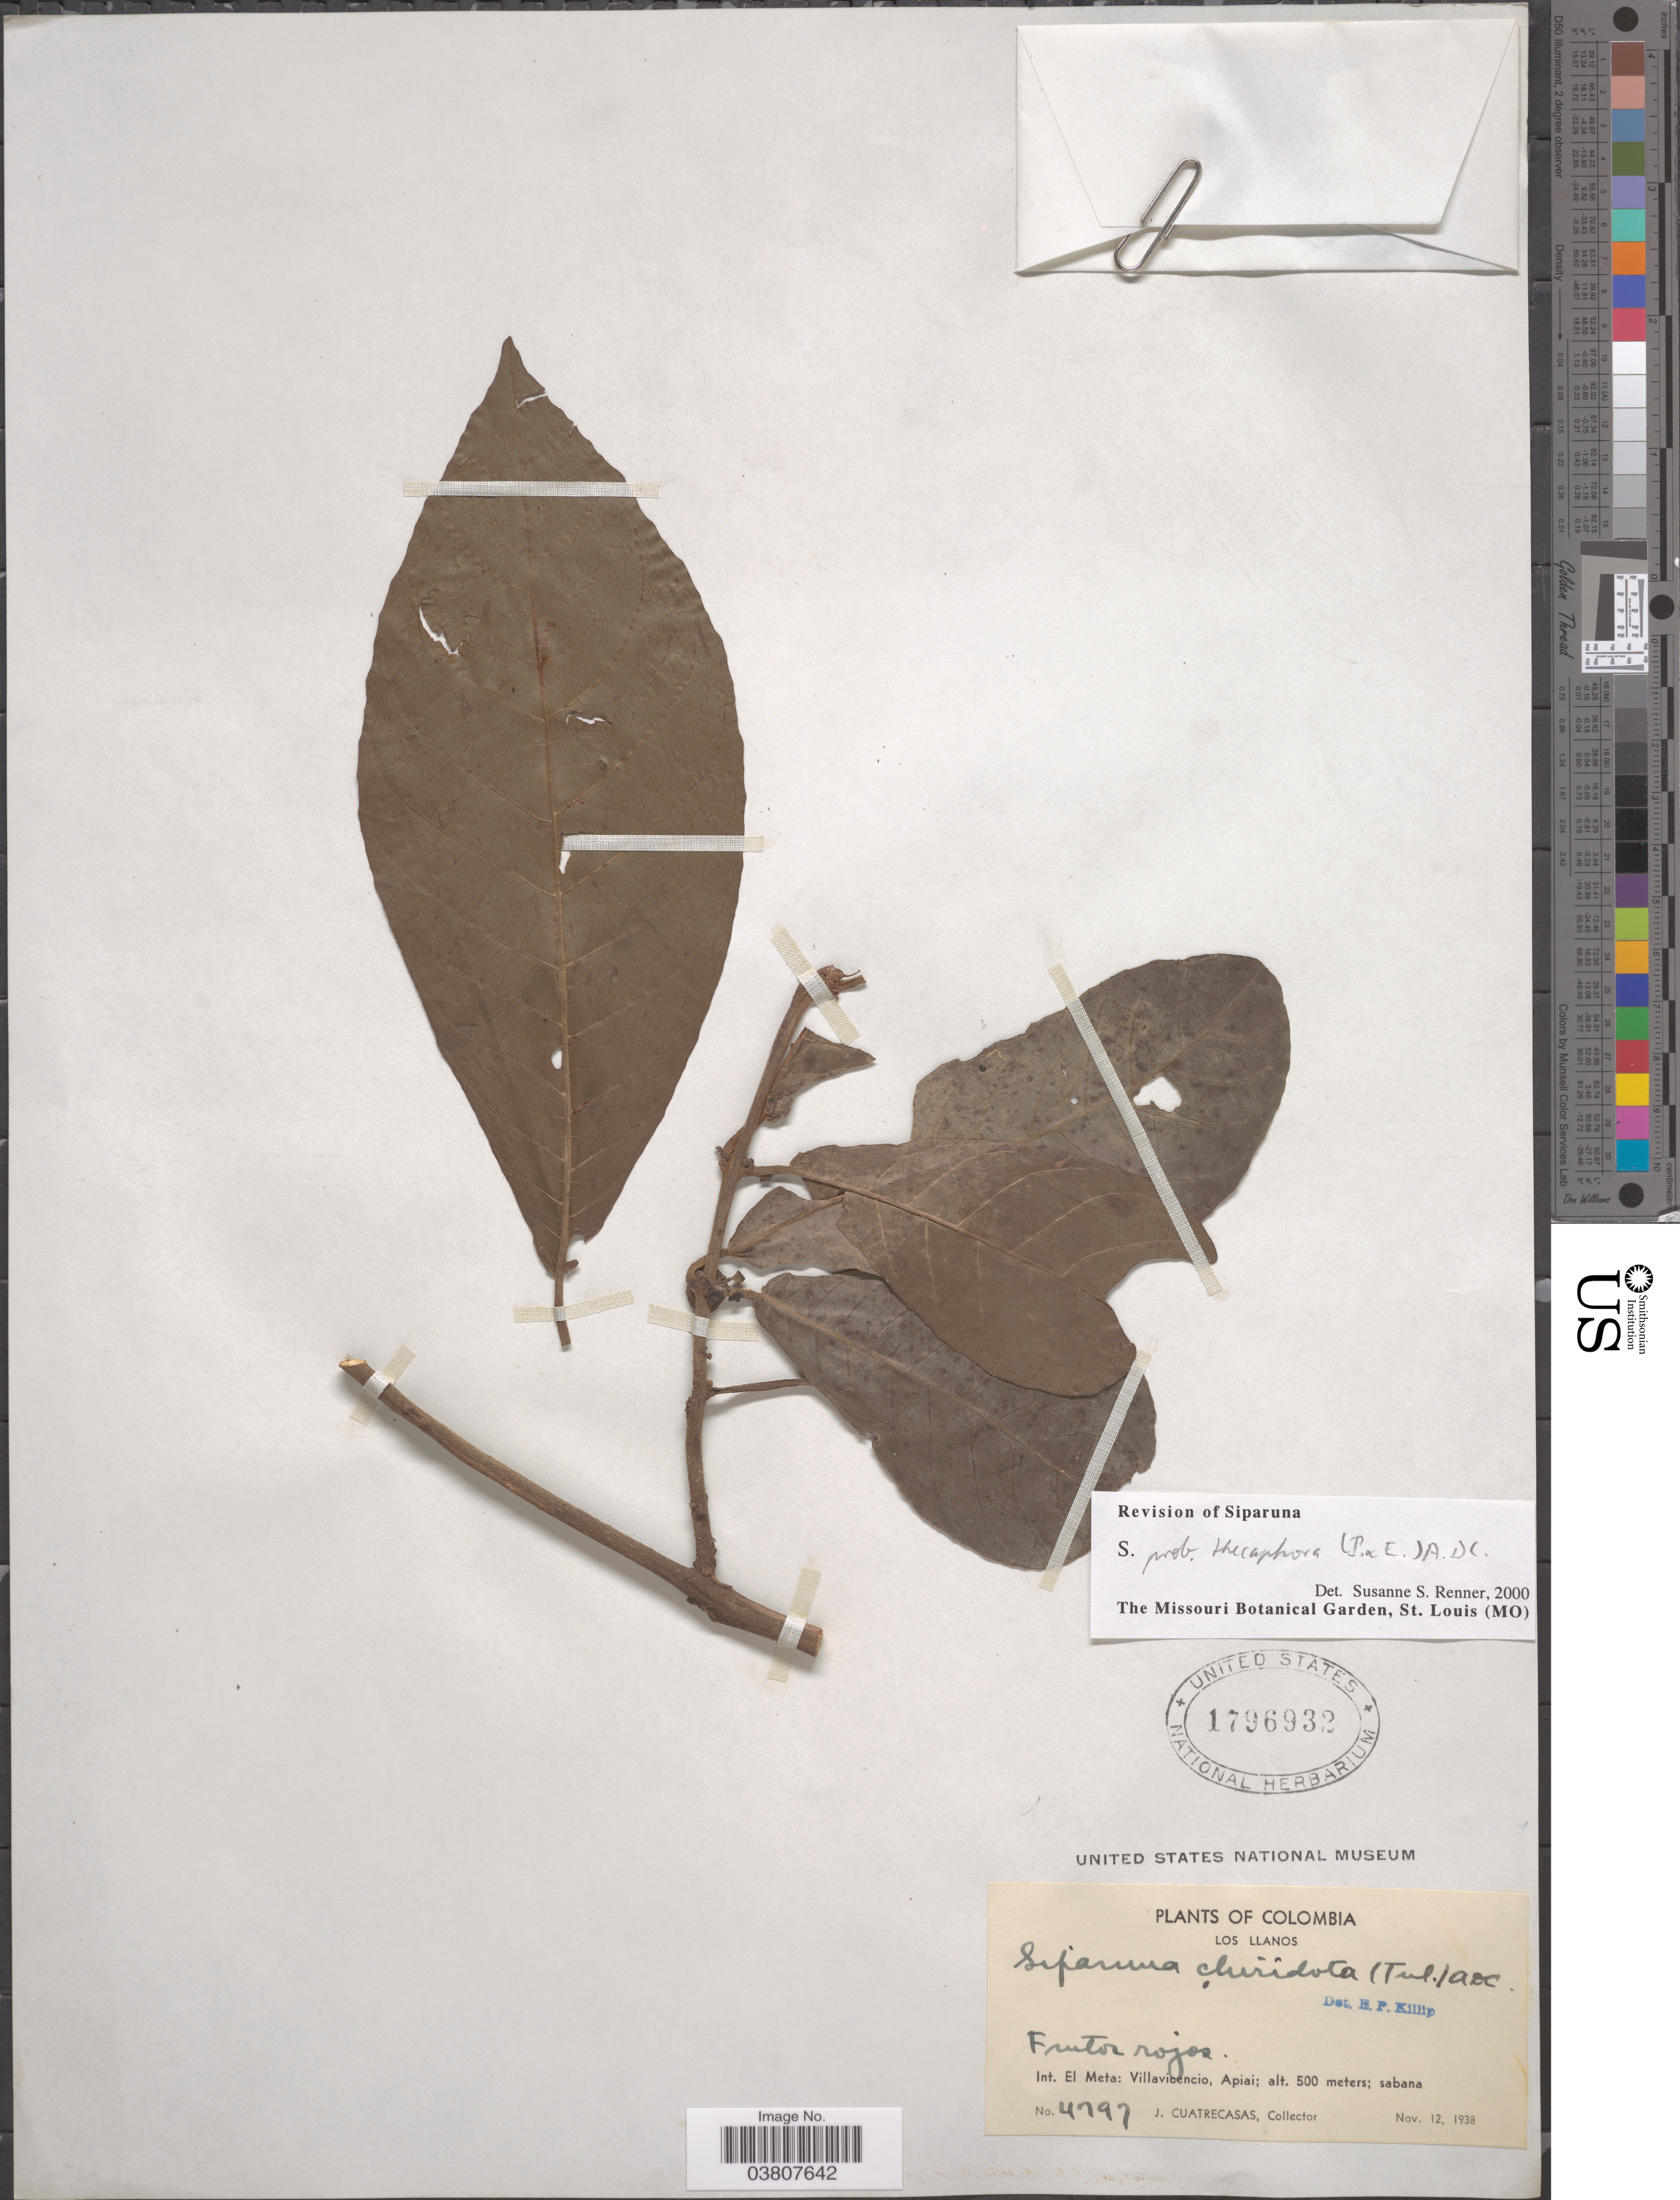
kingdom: Plantae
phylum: Tracheophyta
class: Magnoliopsida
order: Laurales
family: Siparunaceae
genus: Siparuna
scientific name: Siparuna thecaphora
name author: (Poepp. & Endl.) A. DC.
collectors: J. Cuatrecasas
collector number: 4797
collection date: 1938-11-12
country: Colombia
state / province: Meta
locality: Los Llanos. Int. El Meta: Villavicencio, Apiai.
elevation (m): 500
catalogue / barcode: US 1796932